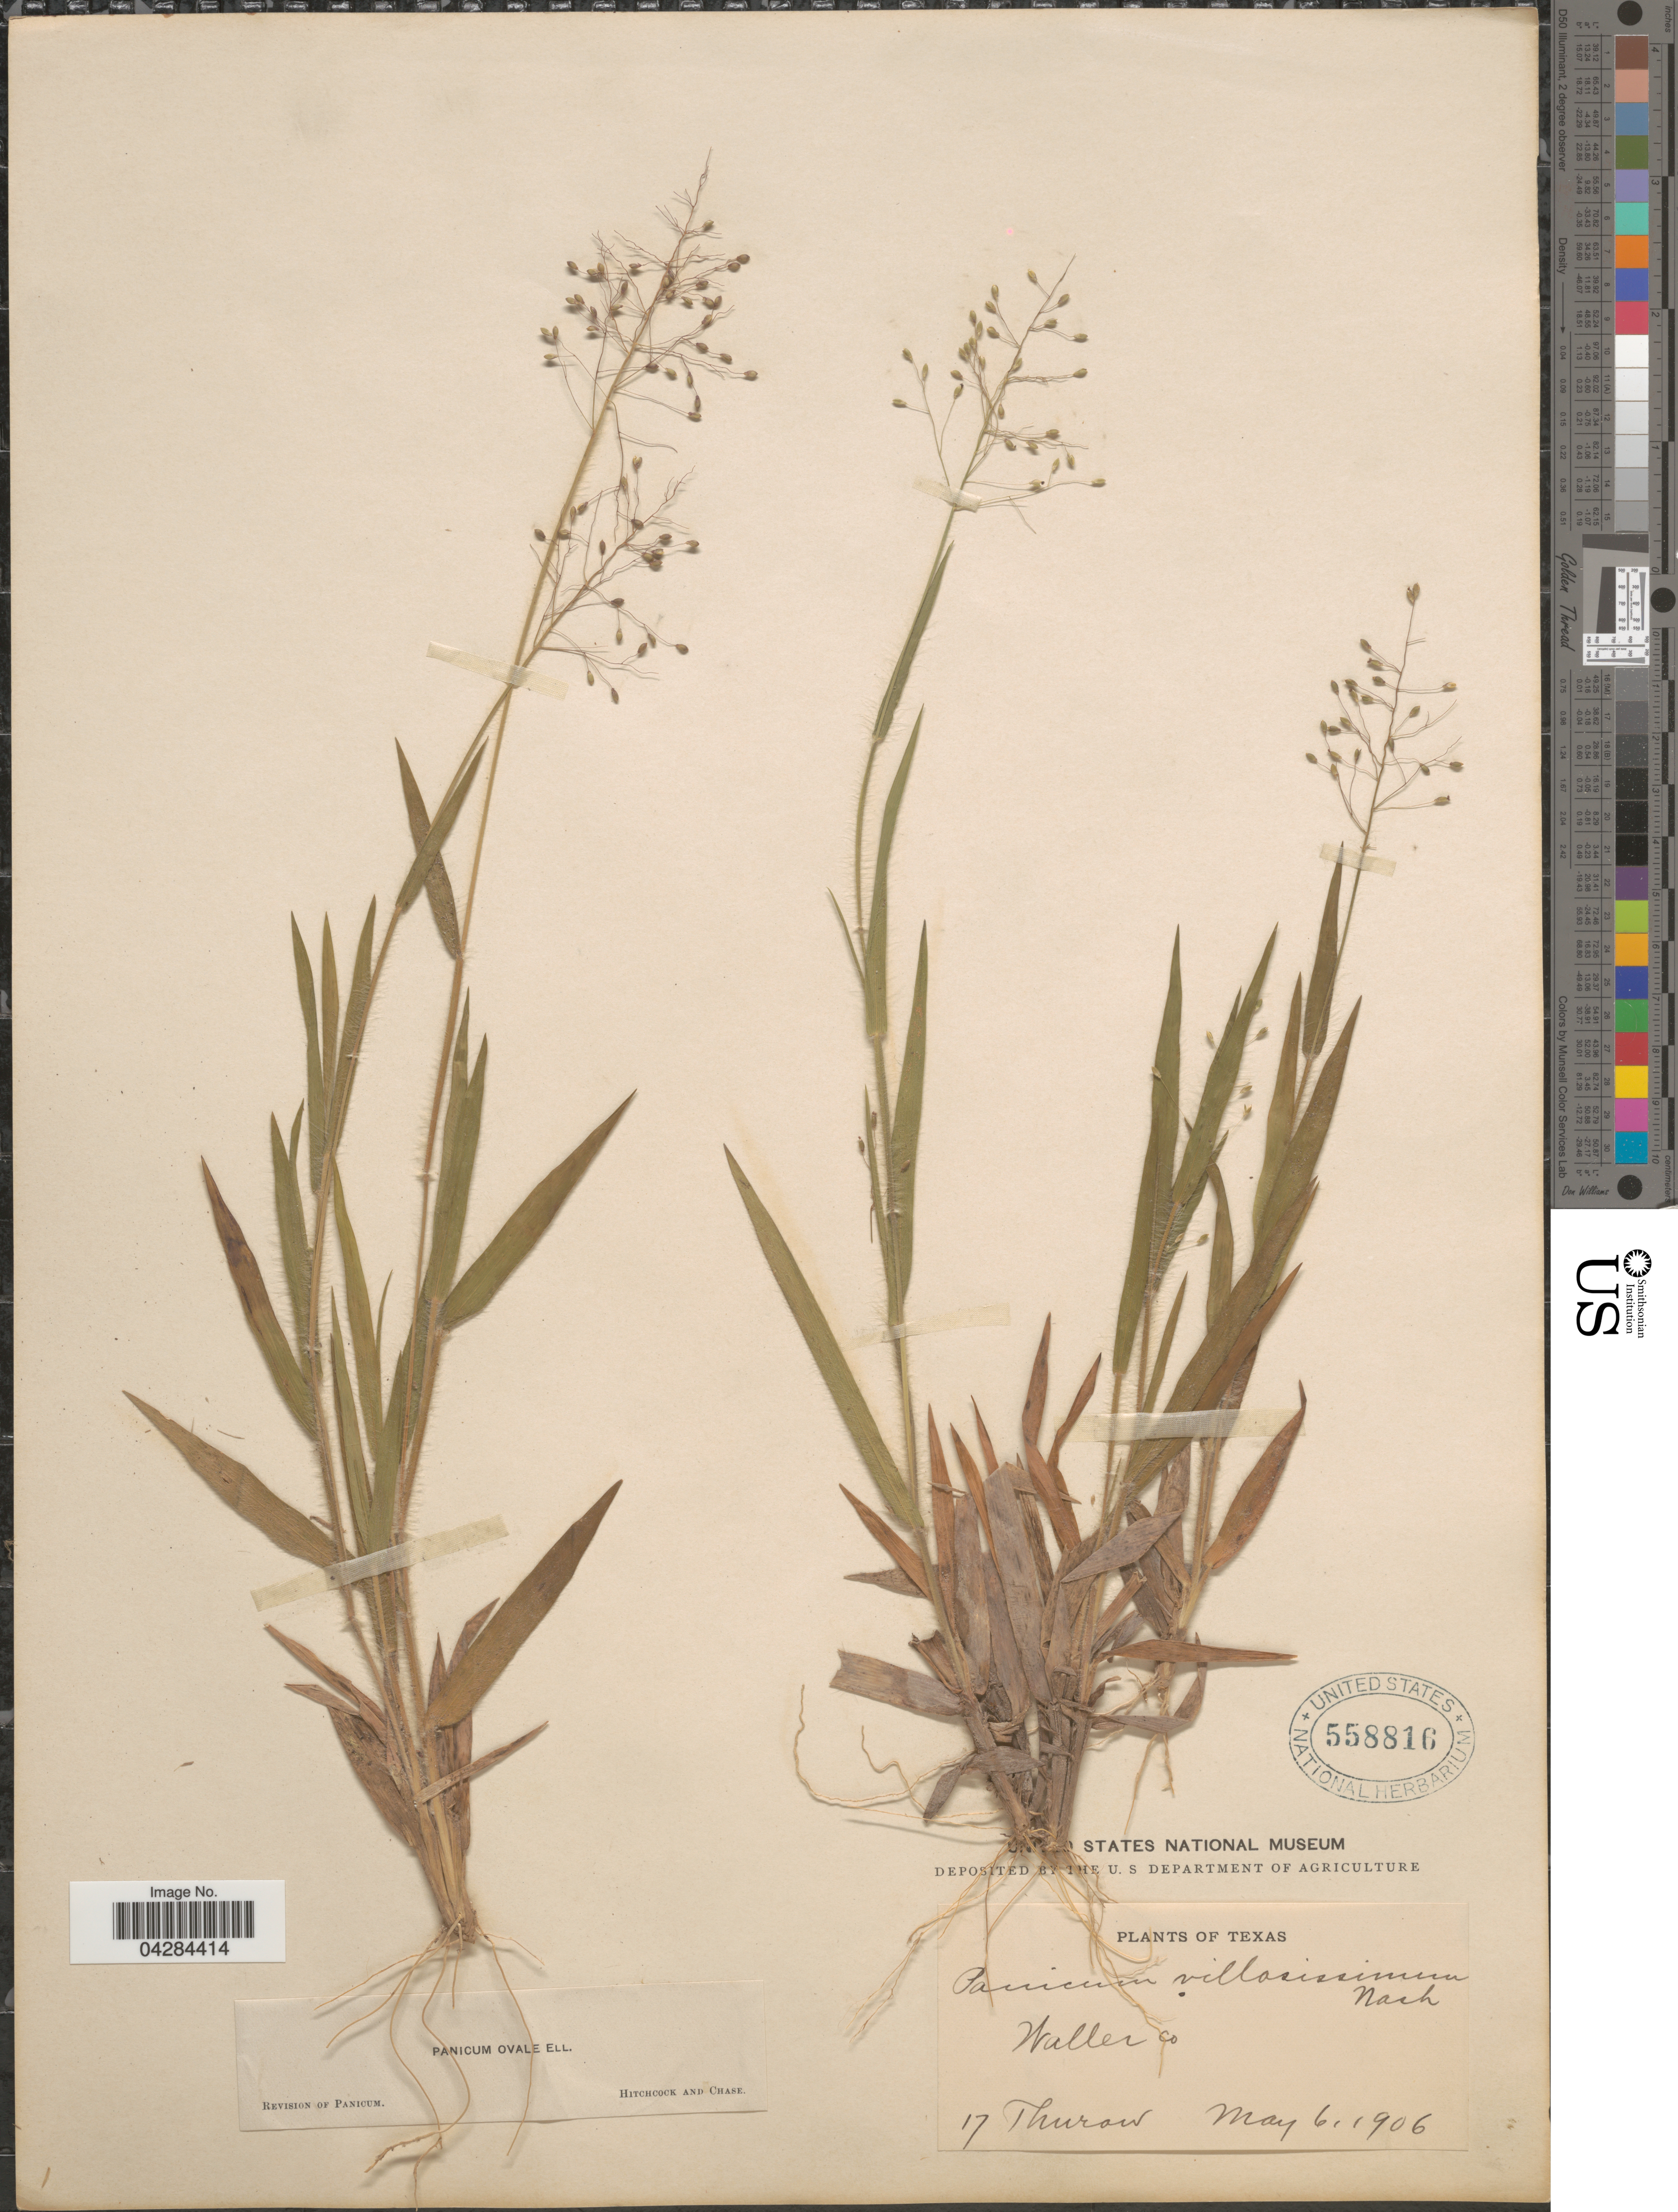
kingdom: Plantae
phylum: Tracheophyta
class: Liliopsida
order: Poales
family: Poaceae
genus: Dichanthelium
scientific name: Dichanthelium ovale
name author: (Elliott) Gould & C.A. Clark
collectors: Thurow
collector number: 17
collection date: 1906-05-06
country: United States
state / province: Texas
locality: Waller co.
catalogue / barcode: US 558816